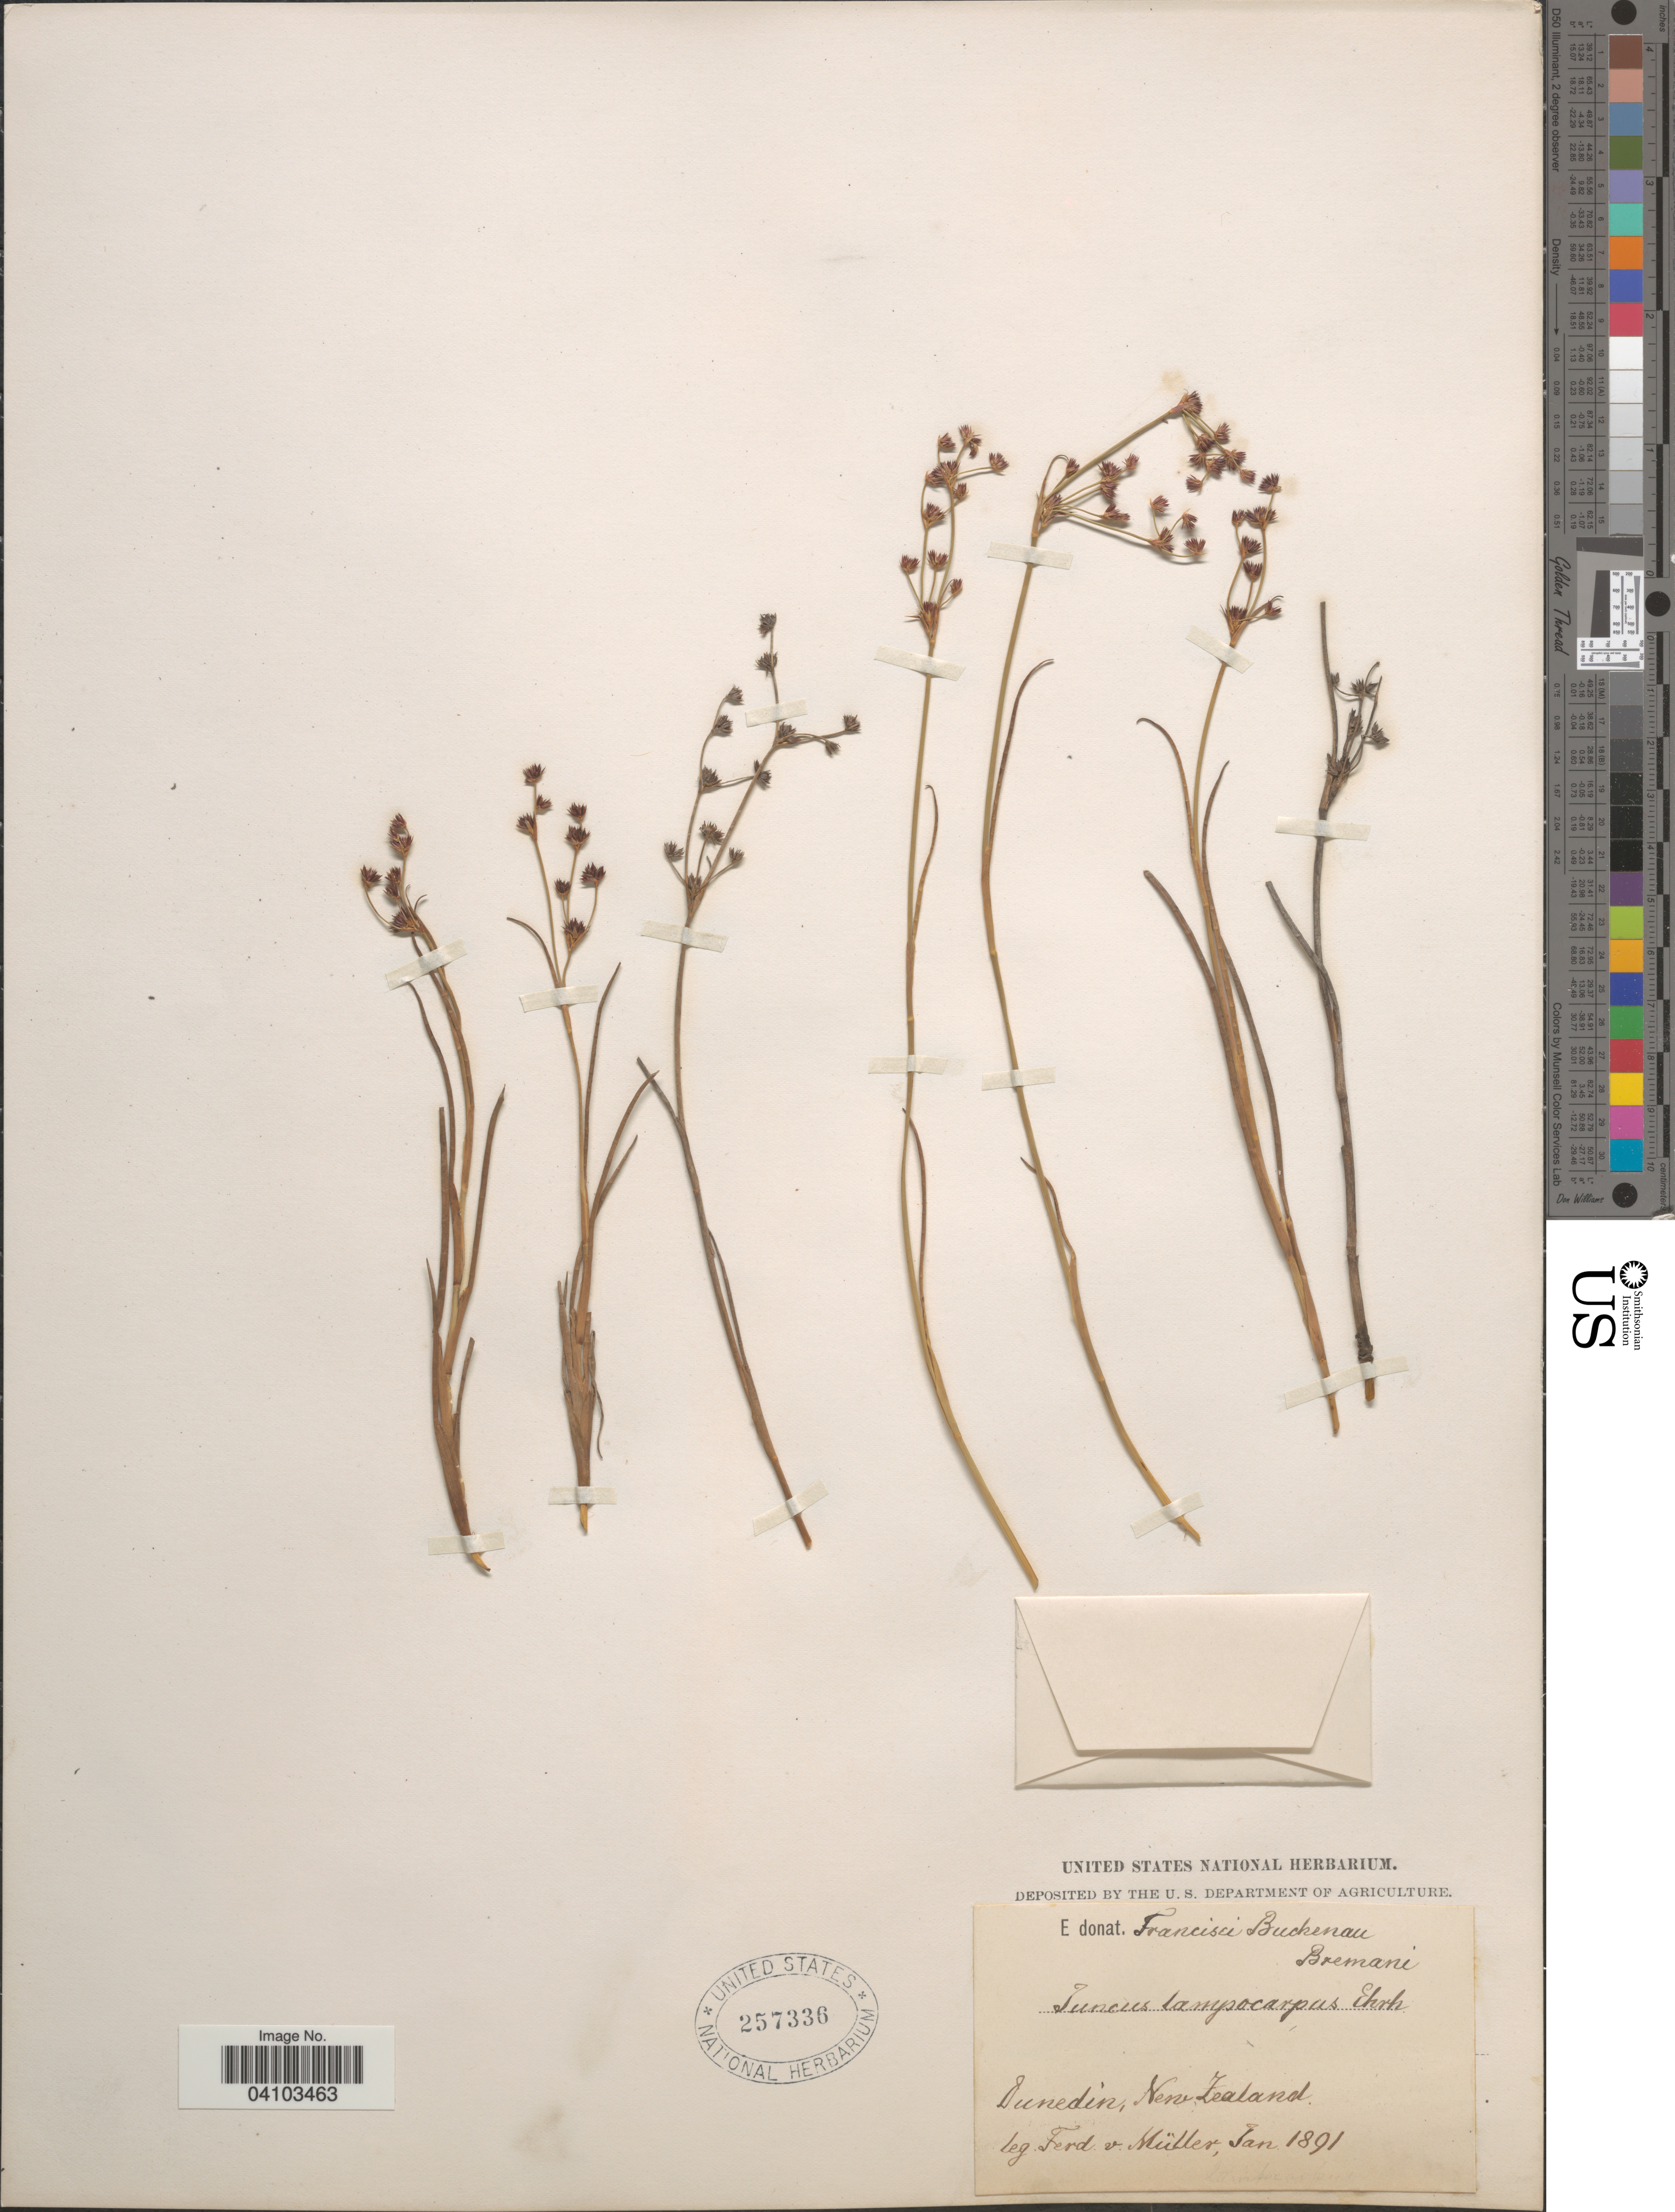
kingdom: Plantae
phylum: Tracheophyta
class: Liliopsida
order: Poales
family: Juncaceae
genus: Juncus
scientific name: Juncus lampocarpus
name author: Ehrh.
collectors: F. Mueller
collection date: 1891-01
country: New Zealand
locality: Dunedin.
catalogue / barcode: US 257336